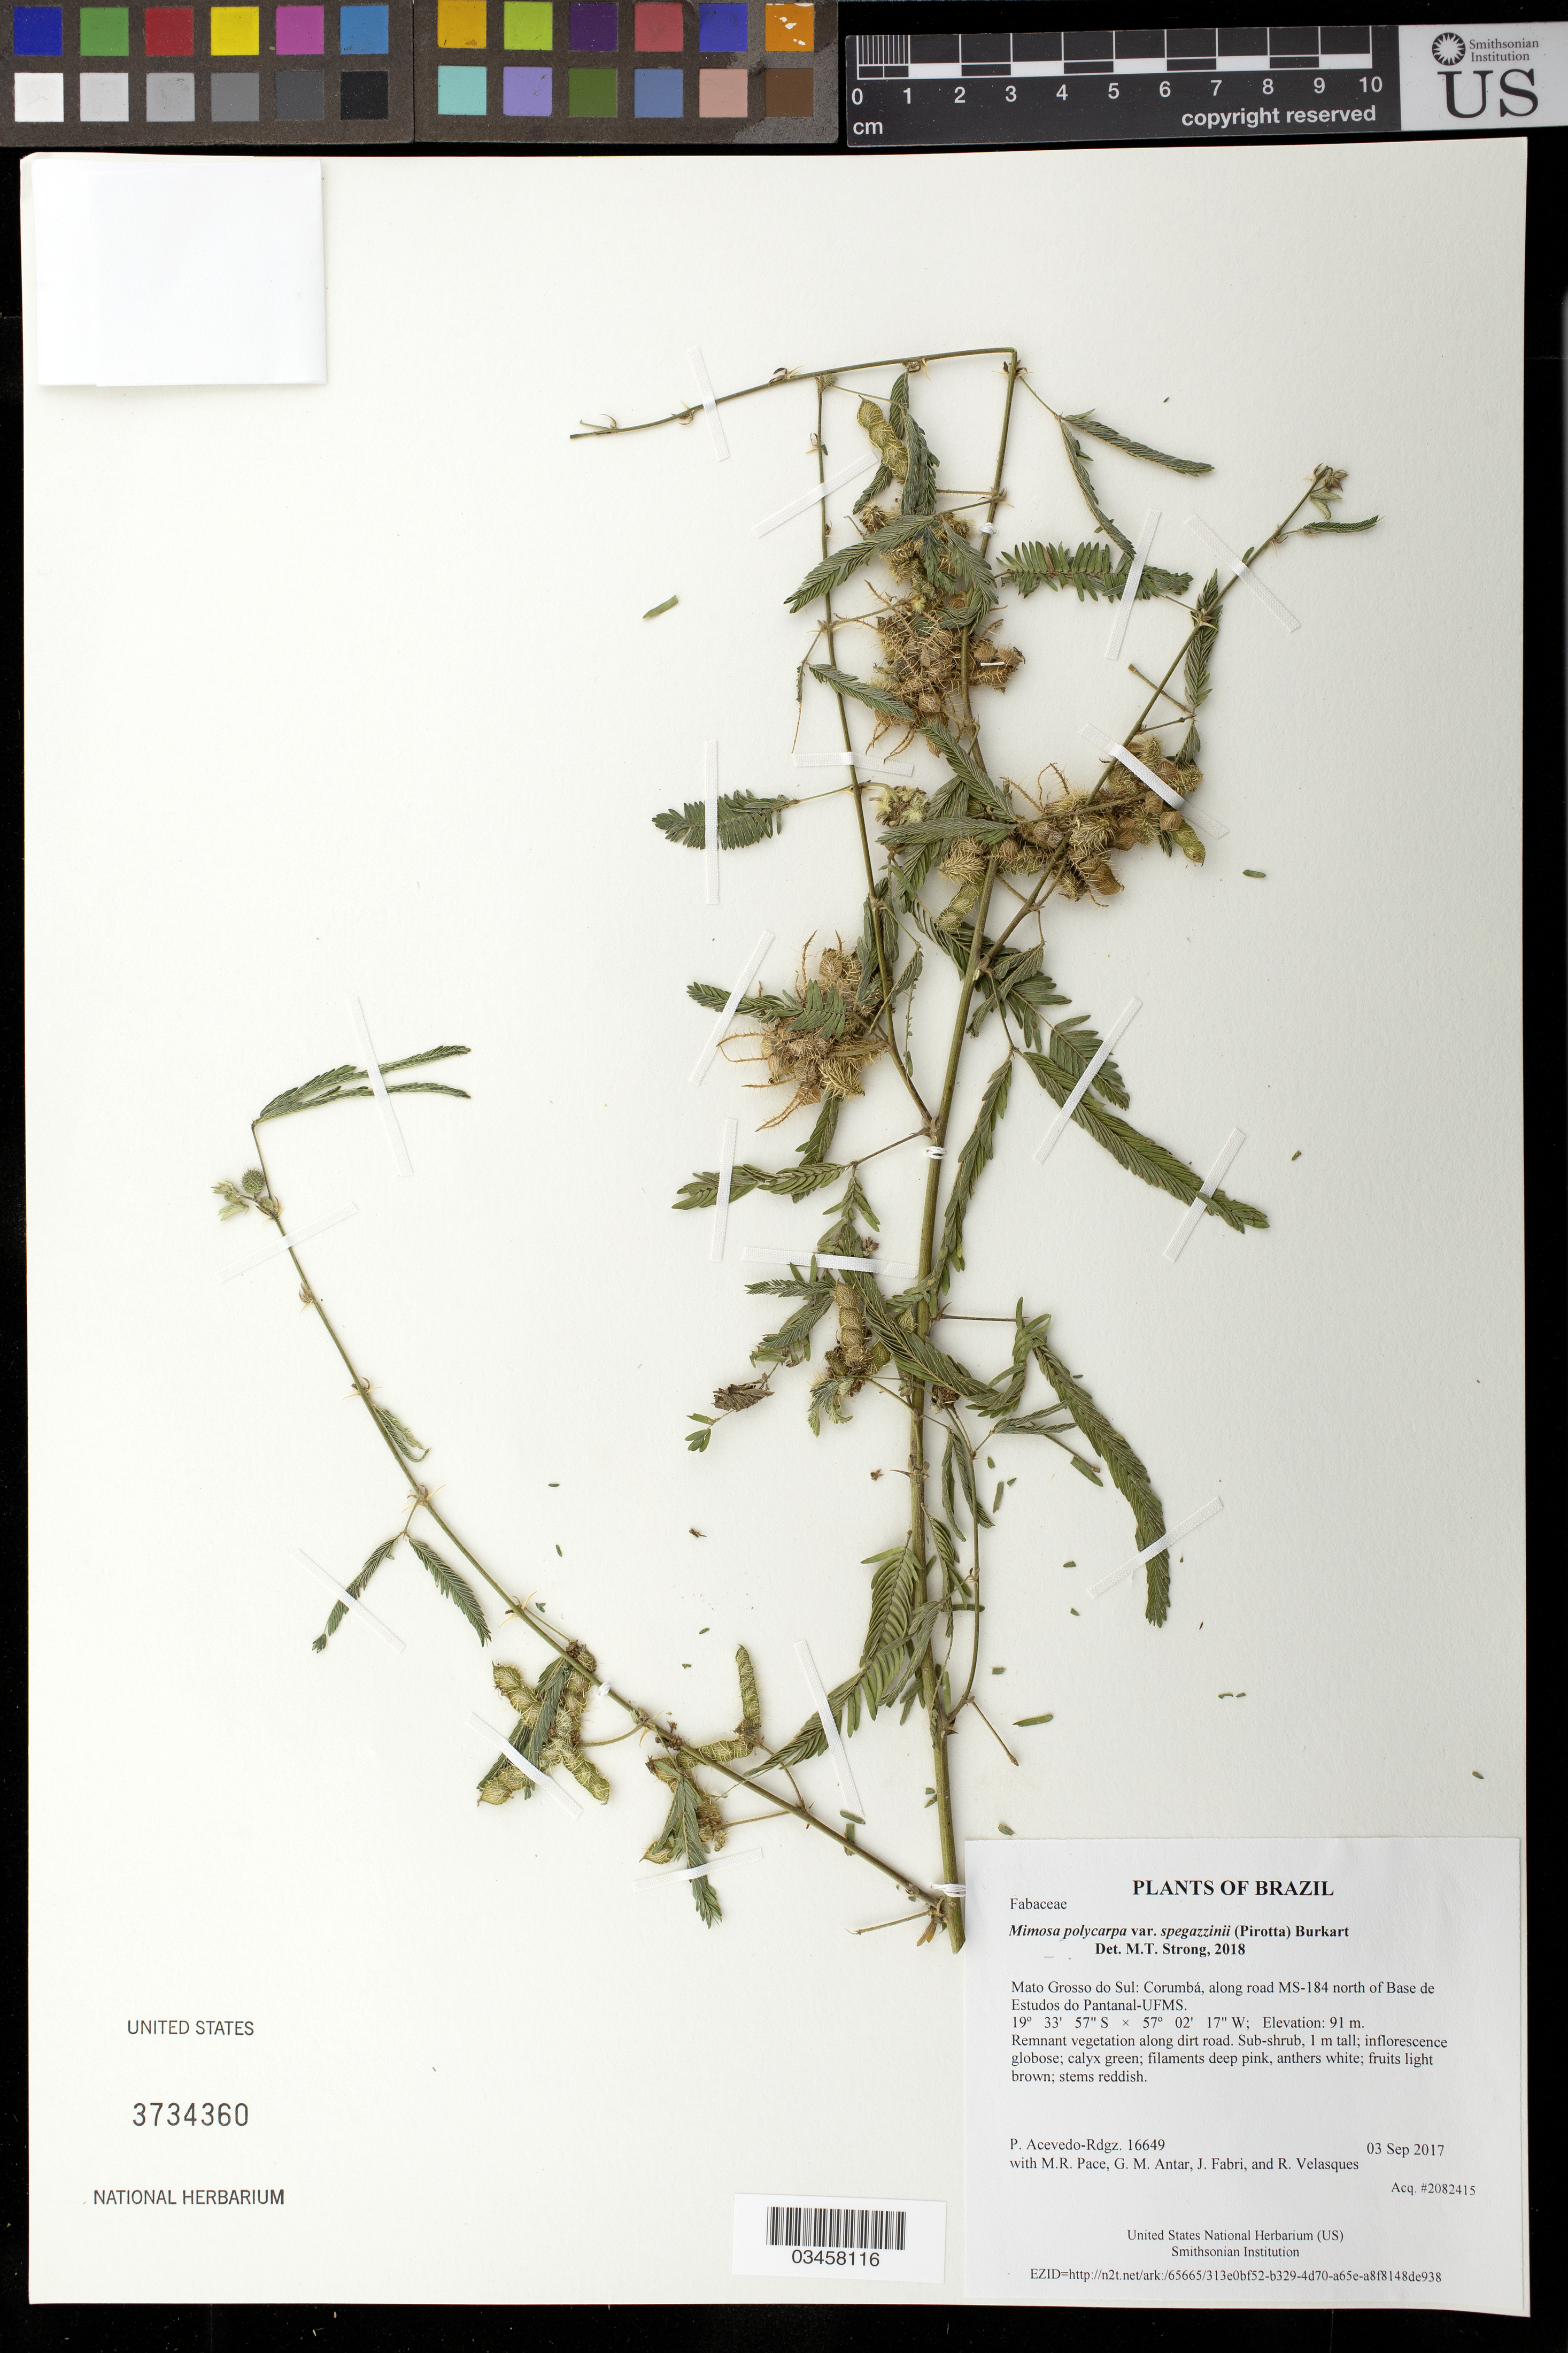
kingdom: Plantae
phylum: Tracheophyta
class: Magnoliopsida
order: Fabales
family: Fabaceae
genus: Mimosa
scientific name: Mimosa polycarpa var. spegazzinii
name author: (Pirotta) Burkart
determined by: Strong, Mark T., (BOT), Smithsonian Institution - National Museum of Natural History (UNITED STATES)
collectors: P. Acevedo-Rodr., M. R. Pace, G. M. Antar, J. Fabri & R. Velasques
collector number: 16649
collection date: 2017-09-03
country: Brazil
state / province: Mato Grosso do Sul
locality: Corumbá, along road MS-184 north of Base de Estudos do Pantanal-UFMS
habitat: Remnant vegetation along dirt road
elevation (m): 91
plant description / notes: US, NY, MO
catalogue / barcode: US 3734360